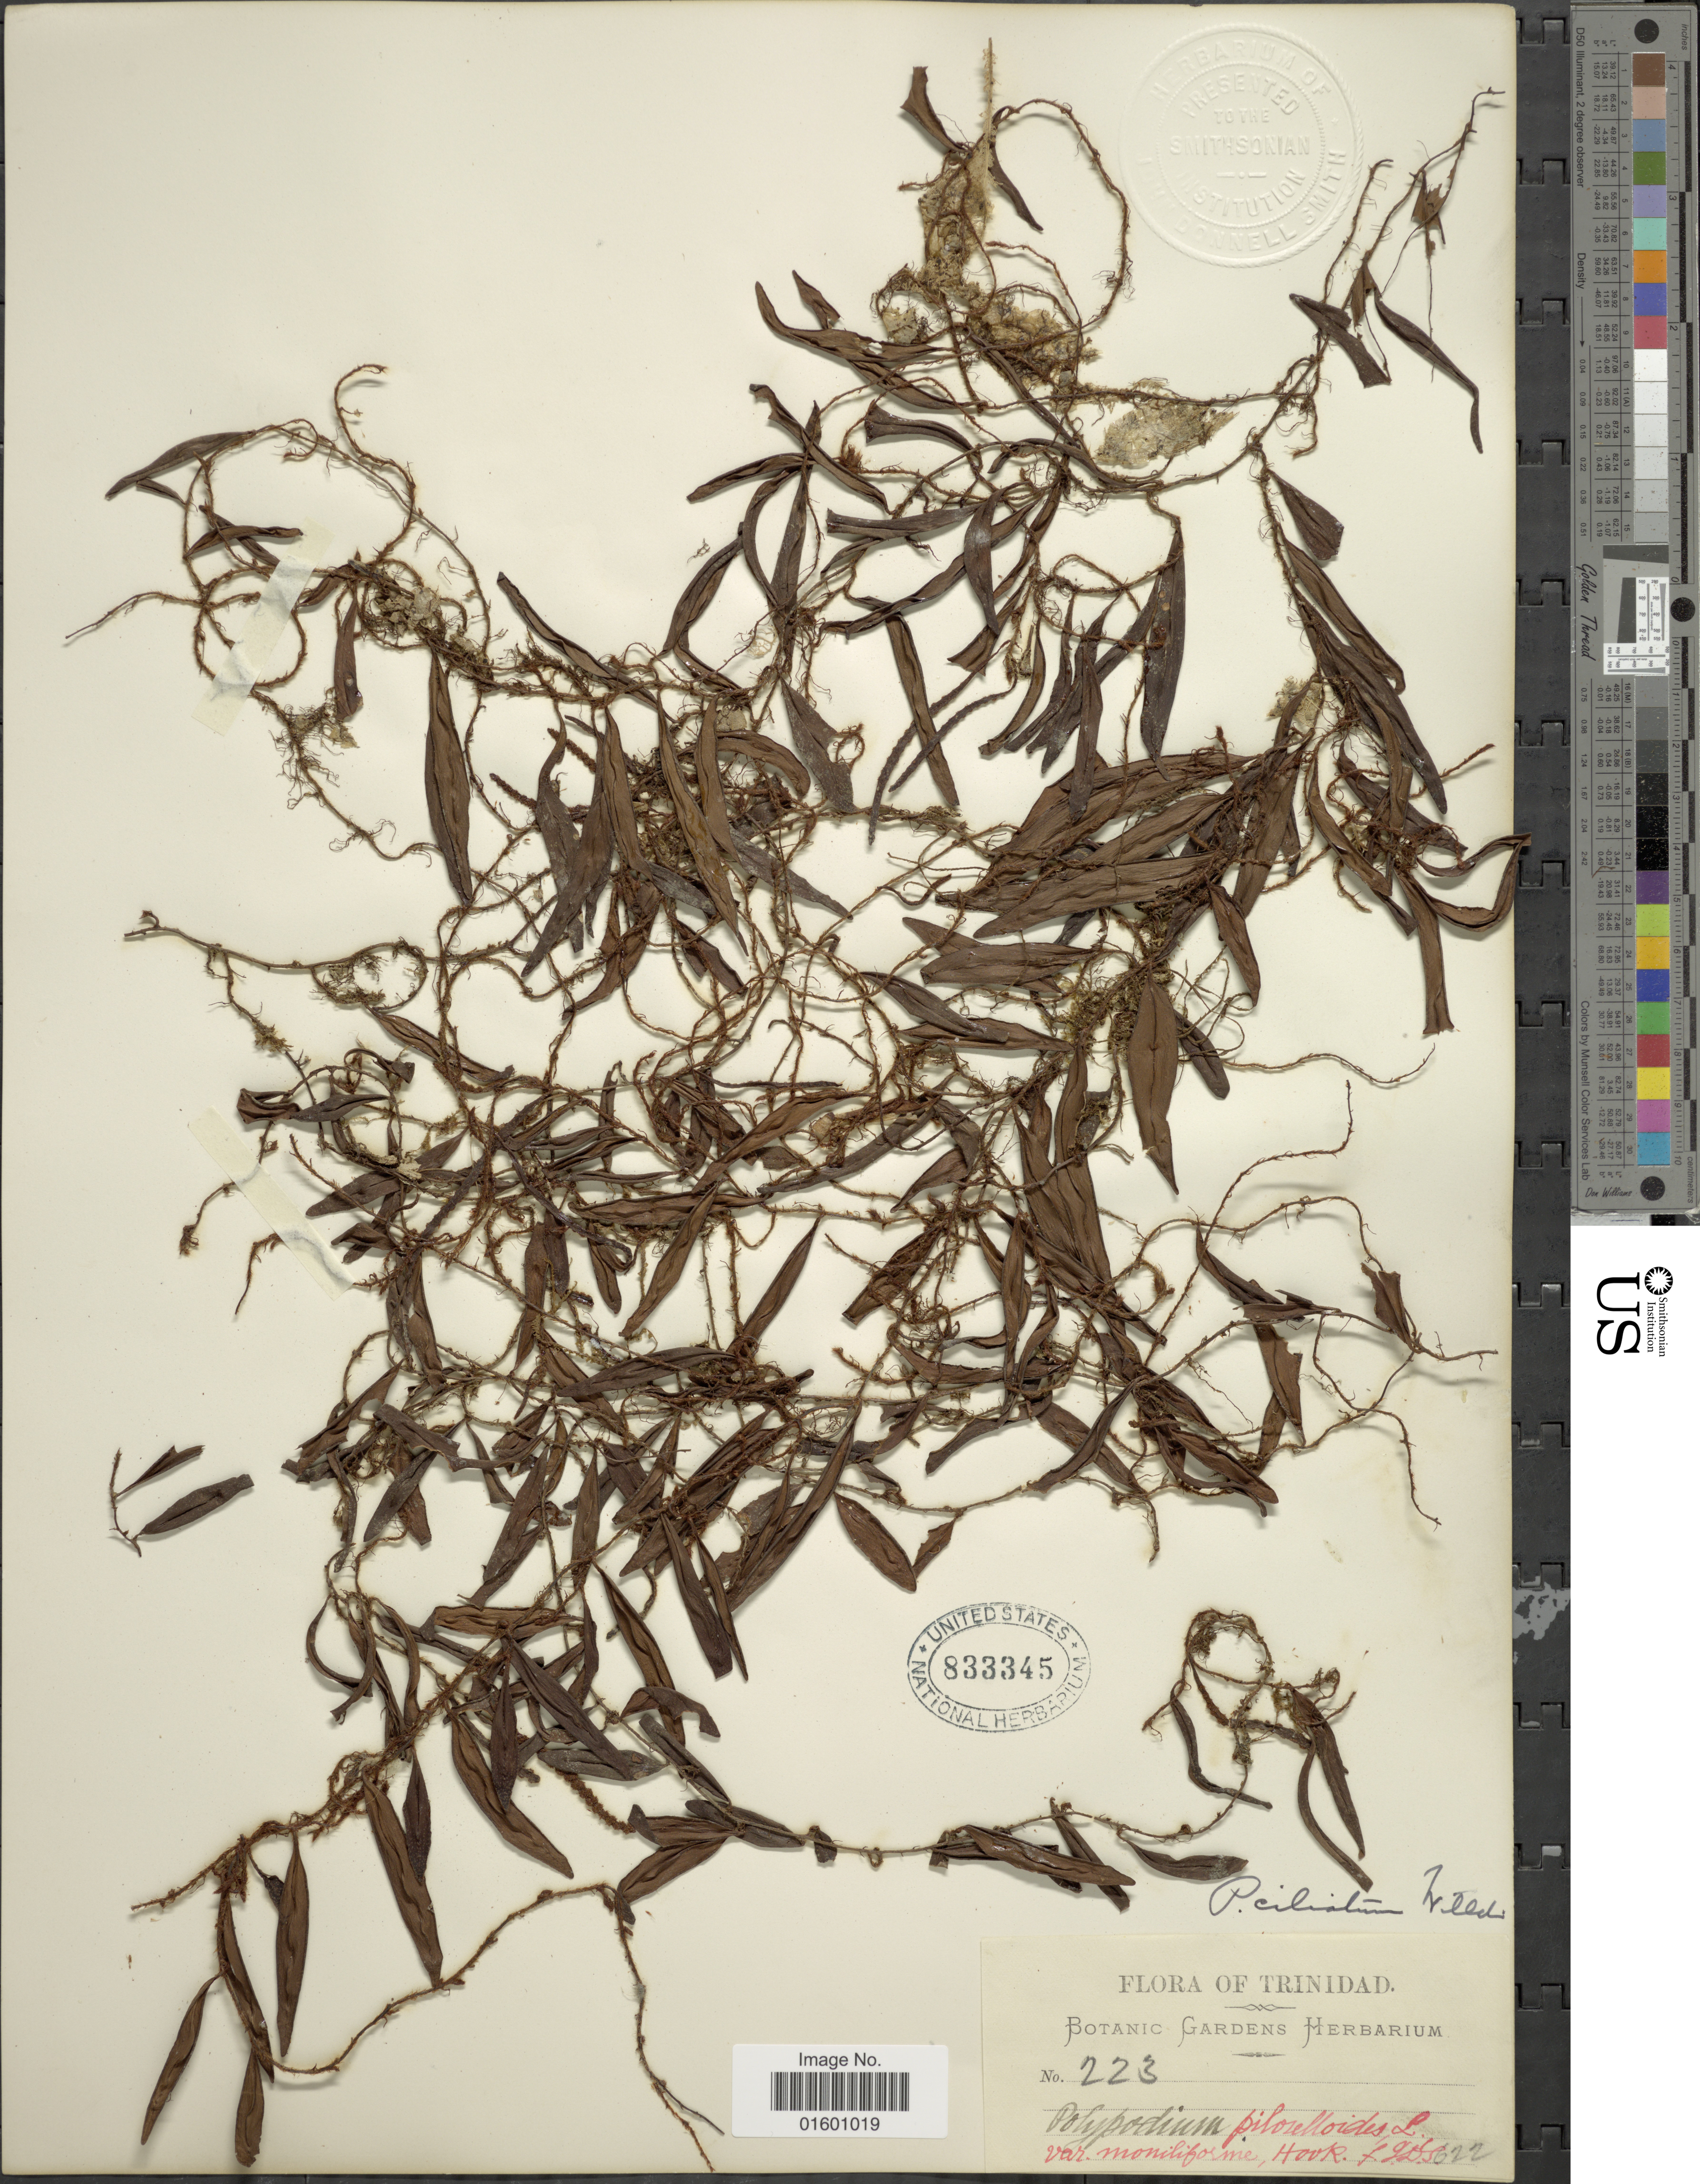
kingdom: Plantae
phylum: Tracheophyta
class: Polypodiopsida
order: Polypodiales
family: Polypodiaceae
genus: Microgramma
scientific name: Microgramma reptans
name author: (Cav.) A.R. Sm.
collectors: Botanic Gardens Herbarium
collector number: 223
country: Trinidad and Tobago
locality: Trinidad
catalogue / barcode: US 833345